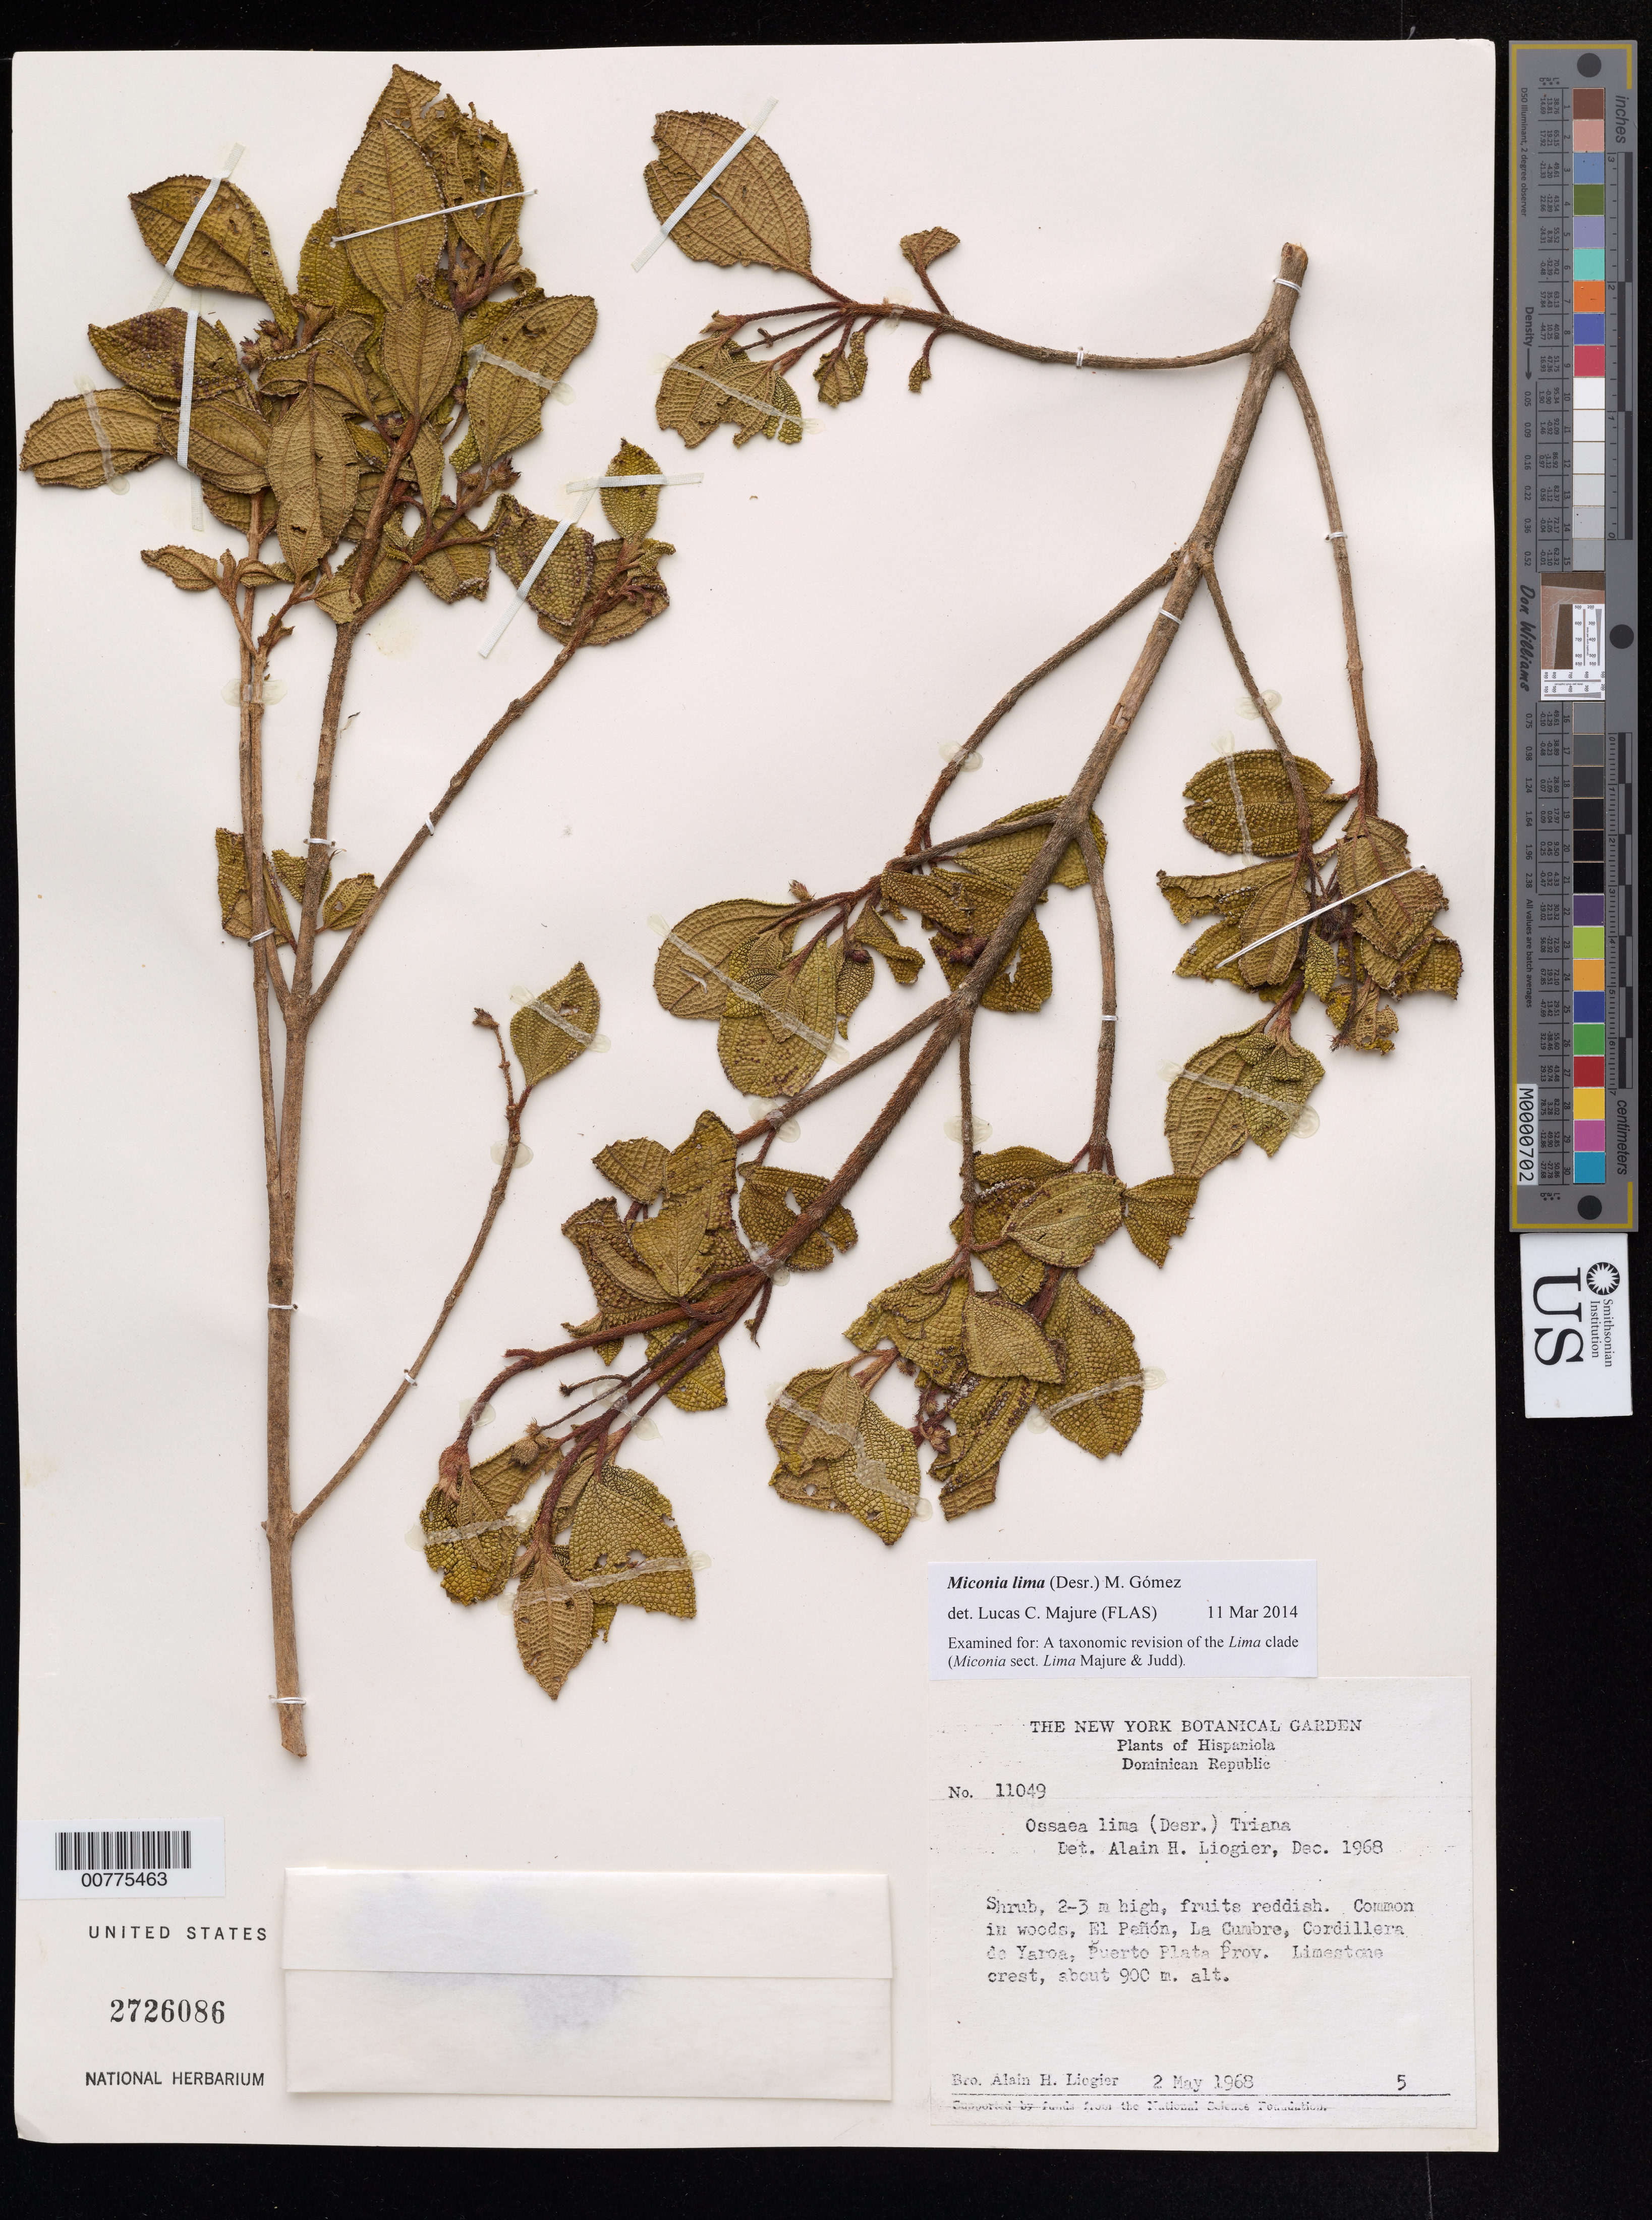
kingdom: Plantae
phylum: Tracheophyta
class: Magnoliopsida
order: Myrtales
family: Melastomataceae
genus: Miconia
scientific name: Miconia lima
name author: M. Gómez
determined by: Judd, Walter S.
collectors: A. H. Liogier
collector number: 11049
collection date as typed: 02 May 1968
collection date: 1968-05-02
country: Dominican Republic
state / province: Puerto Plata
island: Hispaniola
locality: Cordillera de Yaroa, La Cumbre, El Peñón.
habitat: Limestone crest.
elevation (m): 900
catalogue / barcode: US 2726086